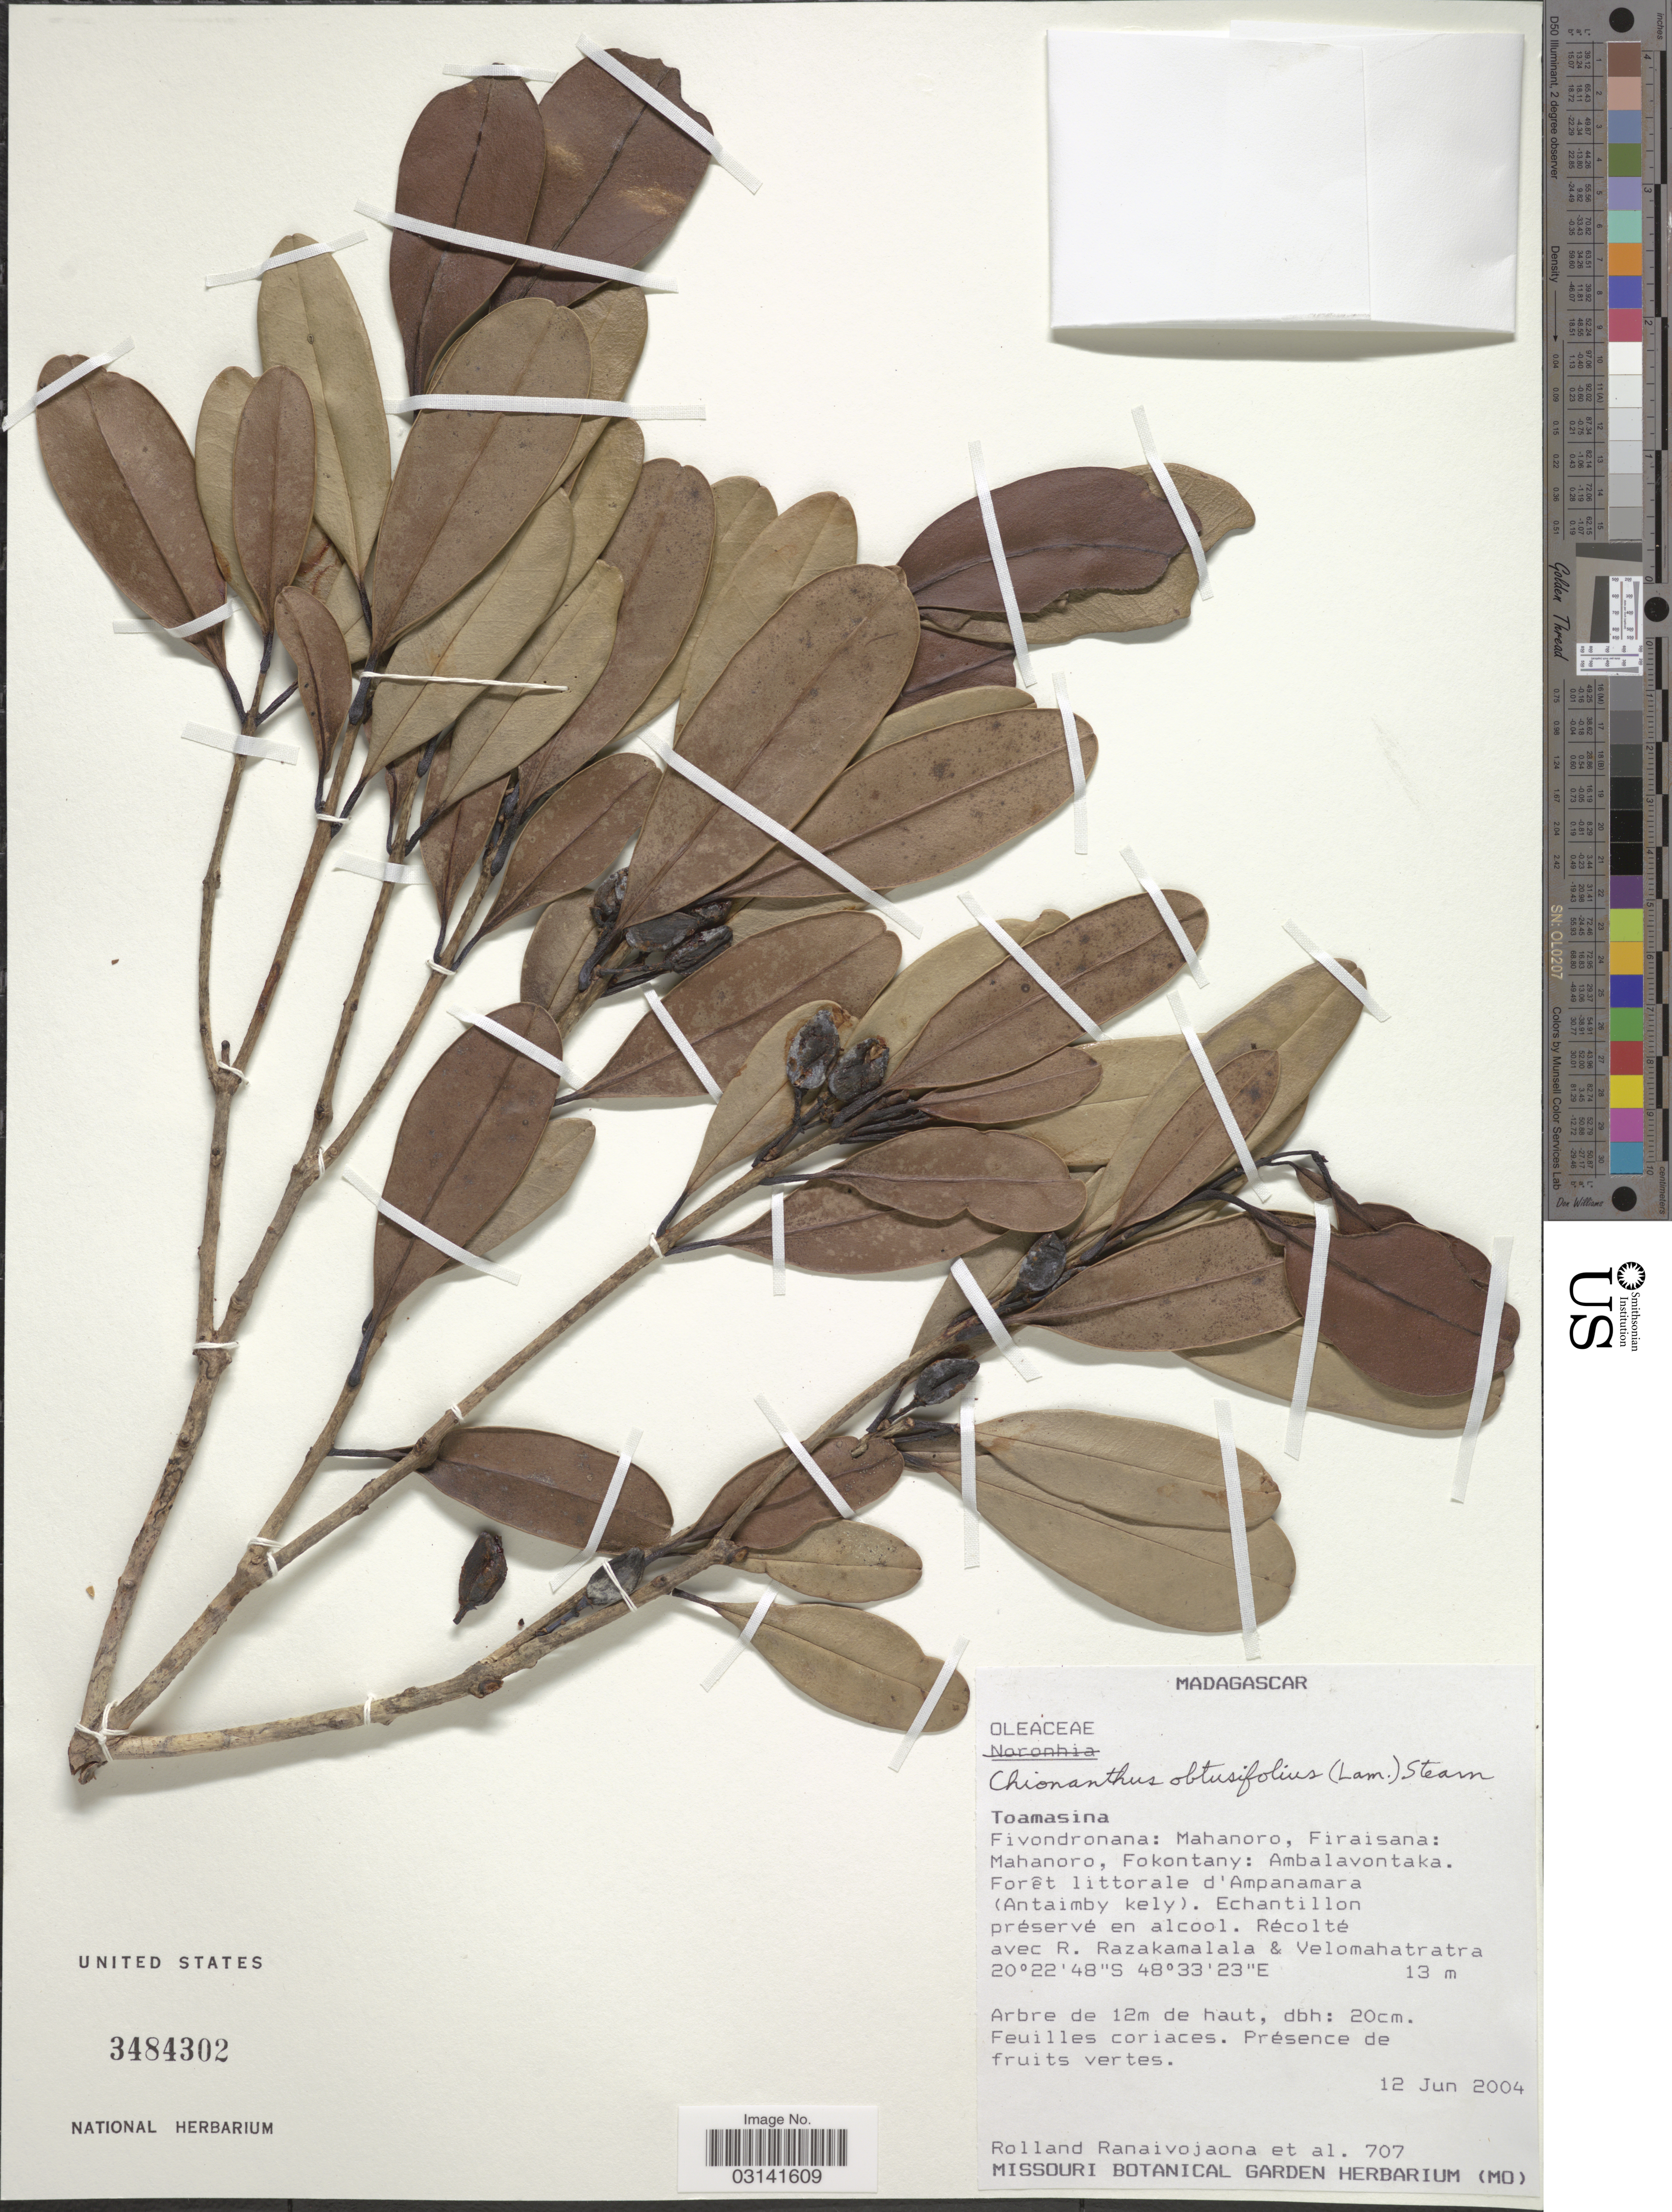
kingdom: Plantae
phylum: Tracheophyta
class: Magnoliopsida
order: Lamiales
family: Oleaceae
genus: Chionanthus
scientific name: Chionanthus obtusifolius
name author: (Lam.) Stearn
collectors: R. Ranaivojaona, R. Razakamalala & Velomahatratra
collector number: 707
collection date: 2004-06-12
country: Madagascar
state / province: Atsinanana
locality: Fivondronana: Mahanoro, Firaisana: Mahanoro, Fokontany: Ambalavontaka. Forêt littorale d'Ampanamara (Antaimby kely).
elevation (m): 13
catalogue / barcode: US 3484302